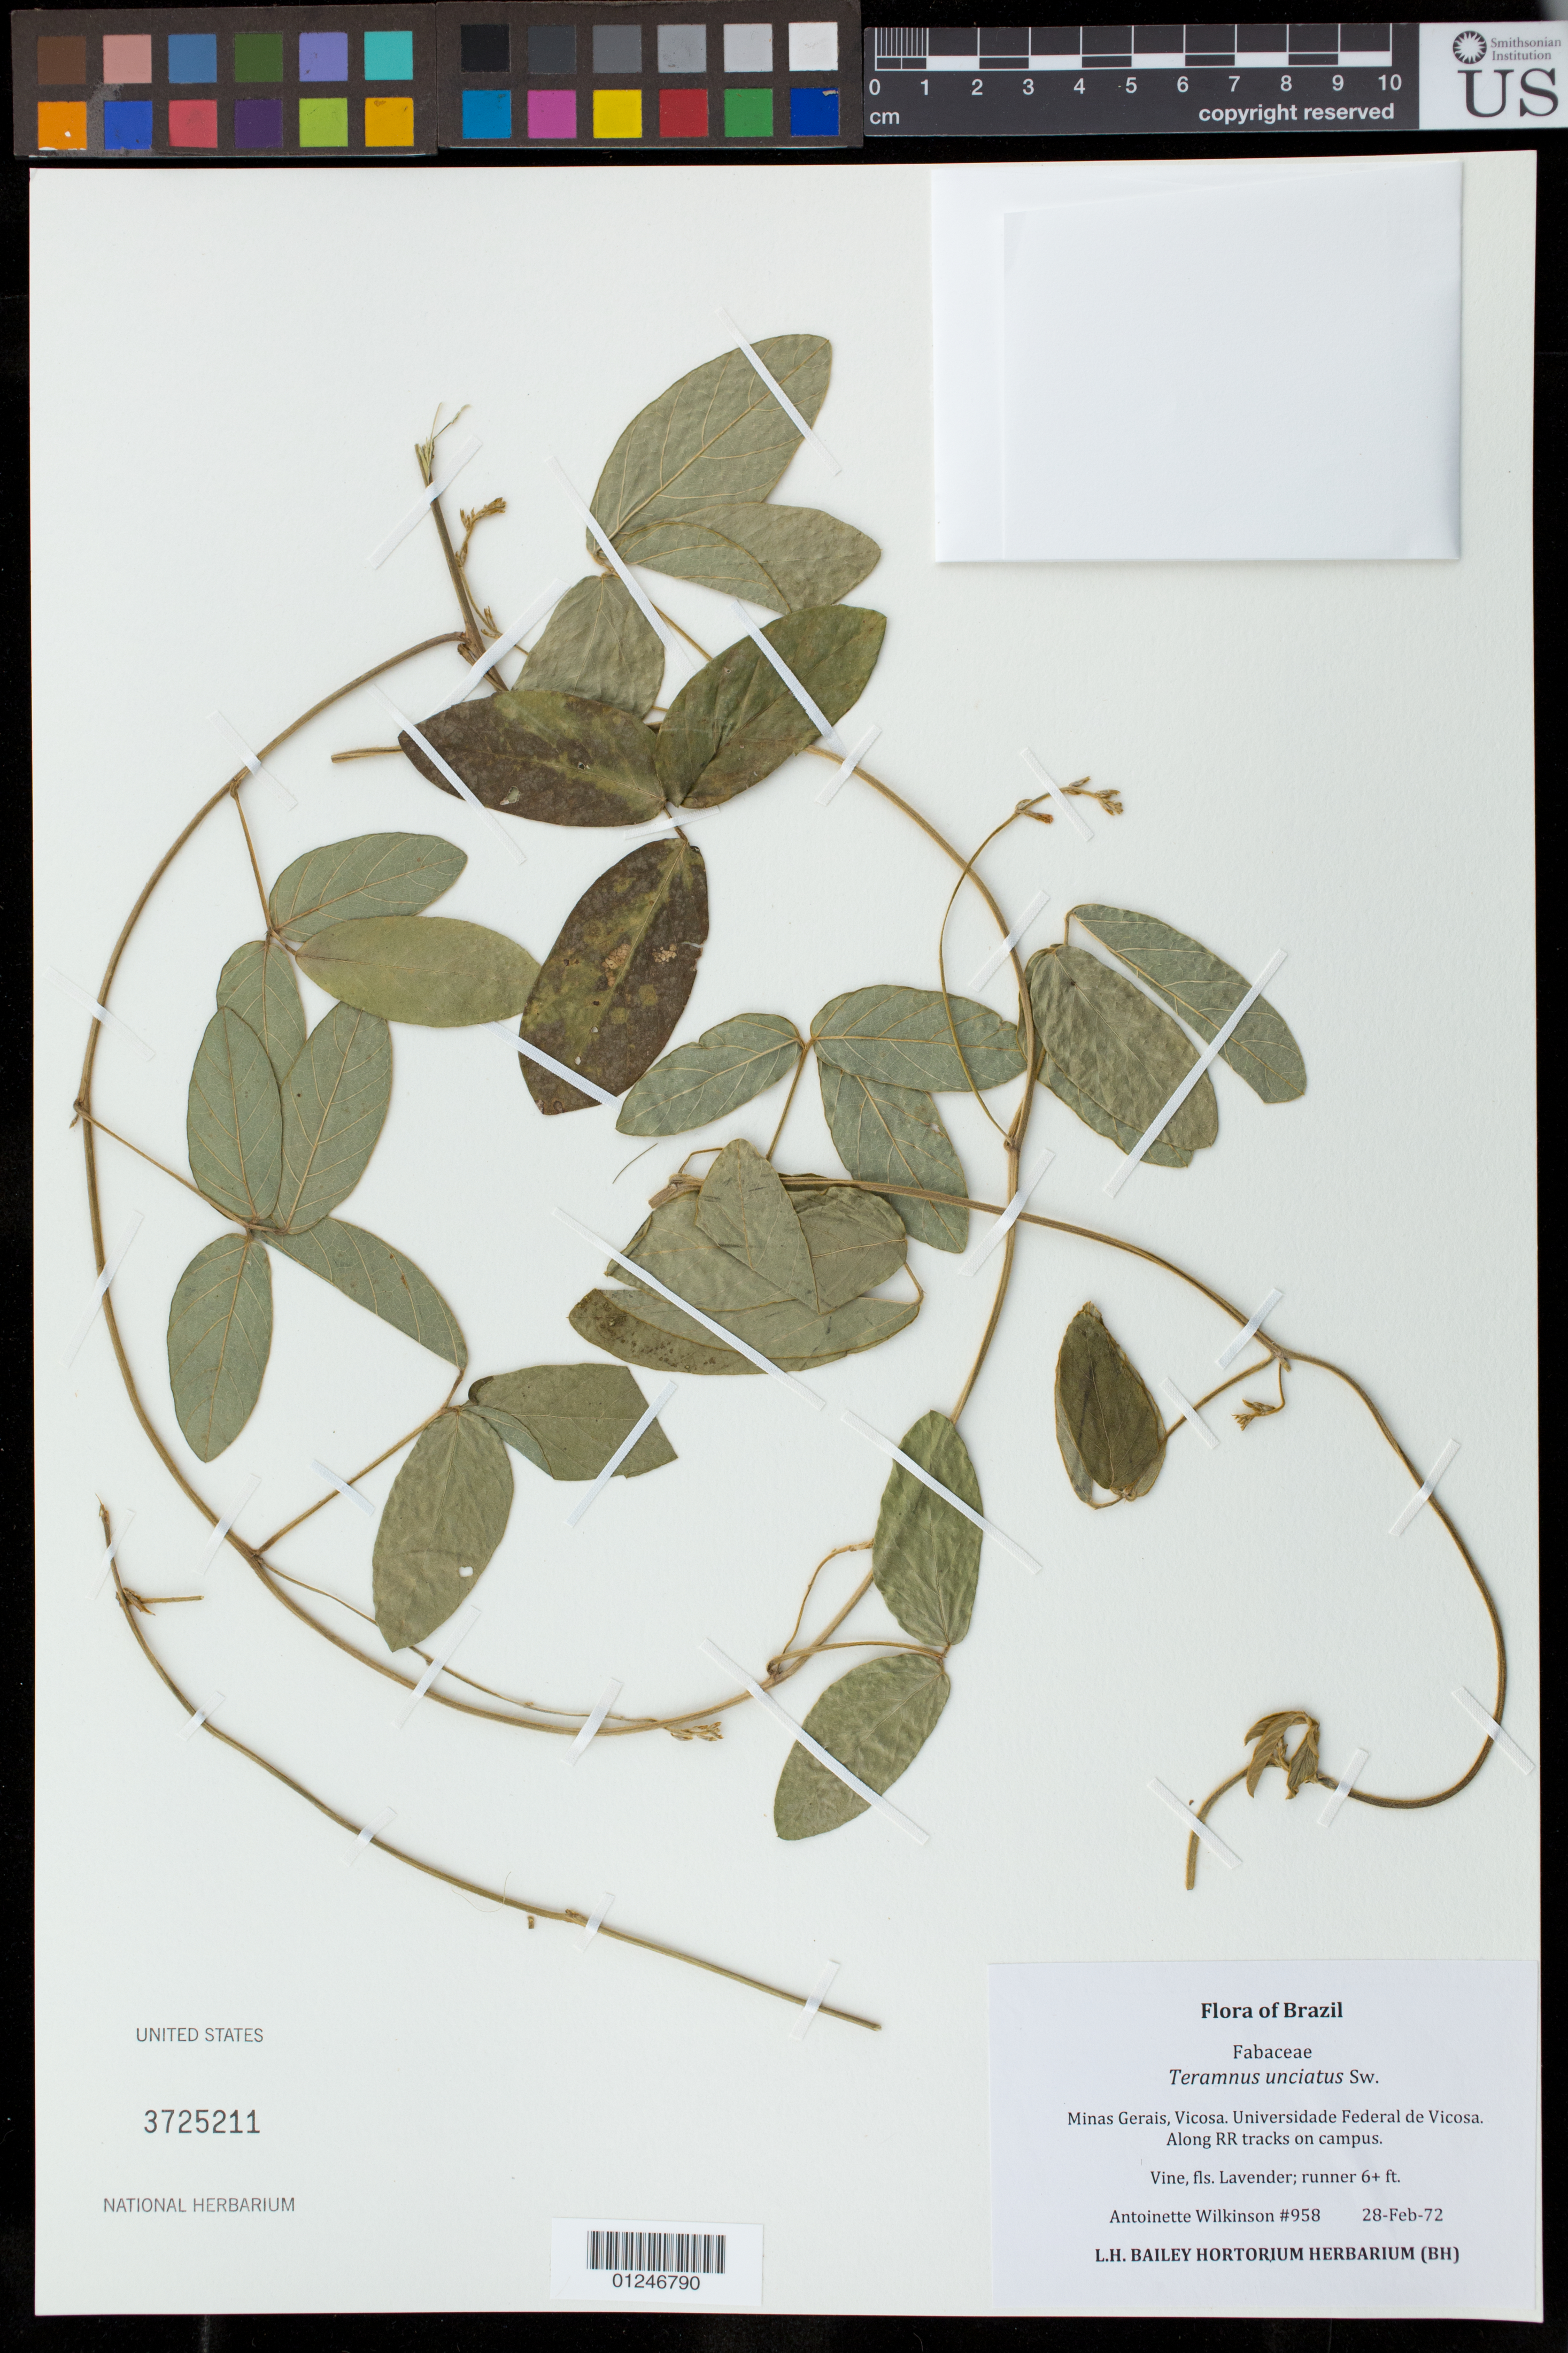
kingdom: Plantae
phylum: Tracheophyta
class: Magnoliopsida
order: Fabales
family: Fabaceae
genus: Teramnus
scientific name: Teramnus uncinatus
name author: (L.) Sw.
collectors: A. Wilkinson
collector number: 958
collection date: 1972-02-28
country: Brazil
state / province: Minas Gerais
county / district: Viçosa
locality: Universidade Federal de Vicosa. Along RR tracks on campus.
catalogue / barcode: US 3725211